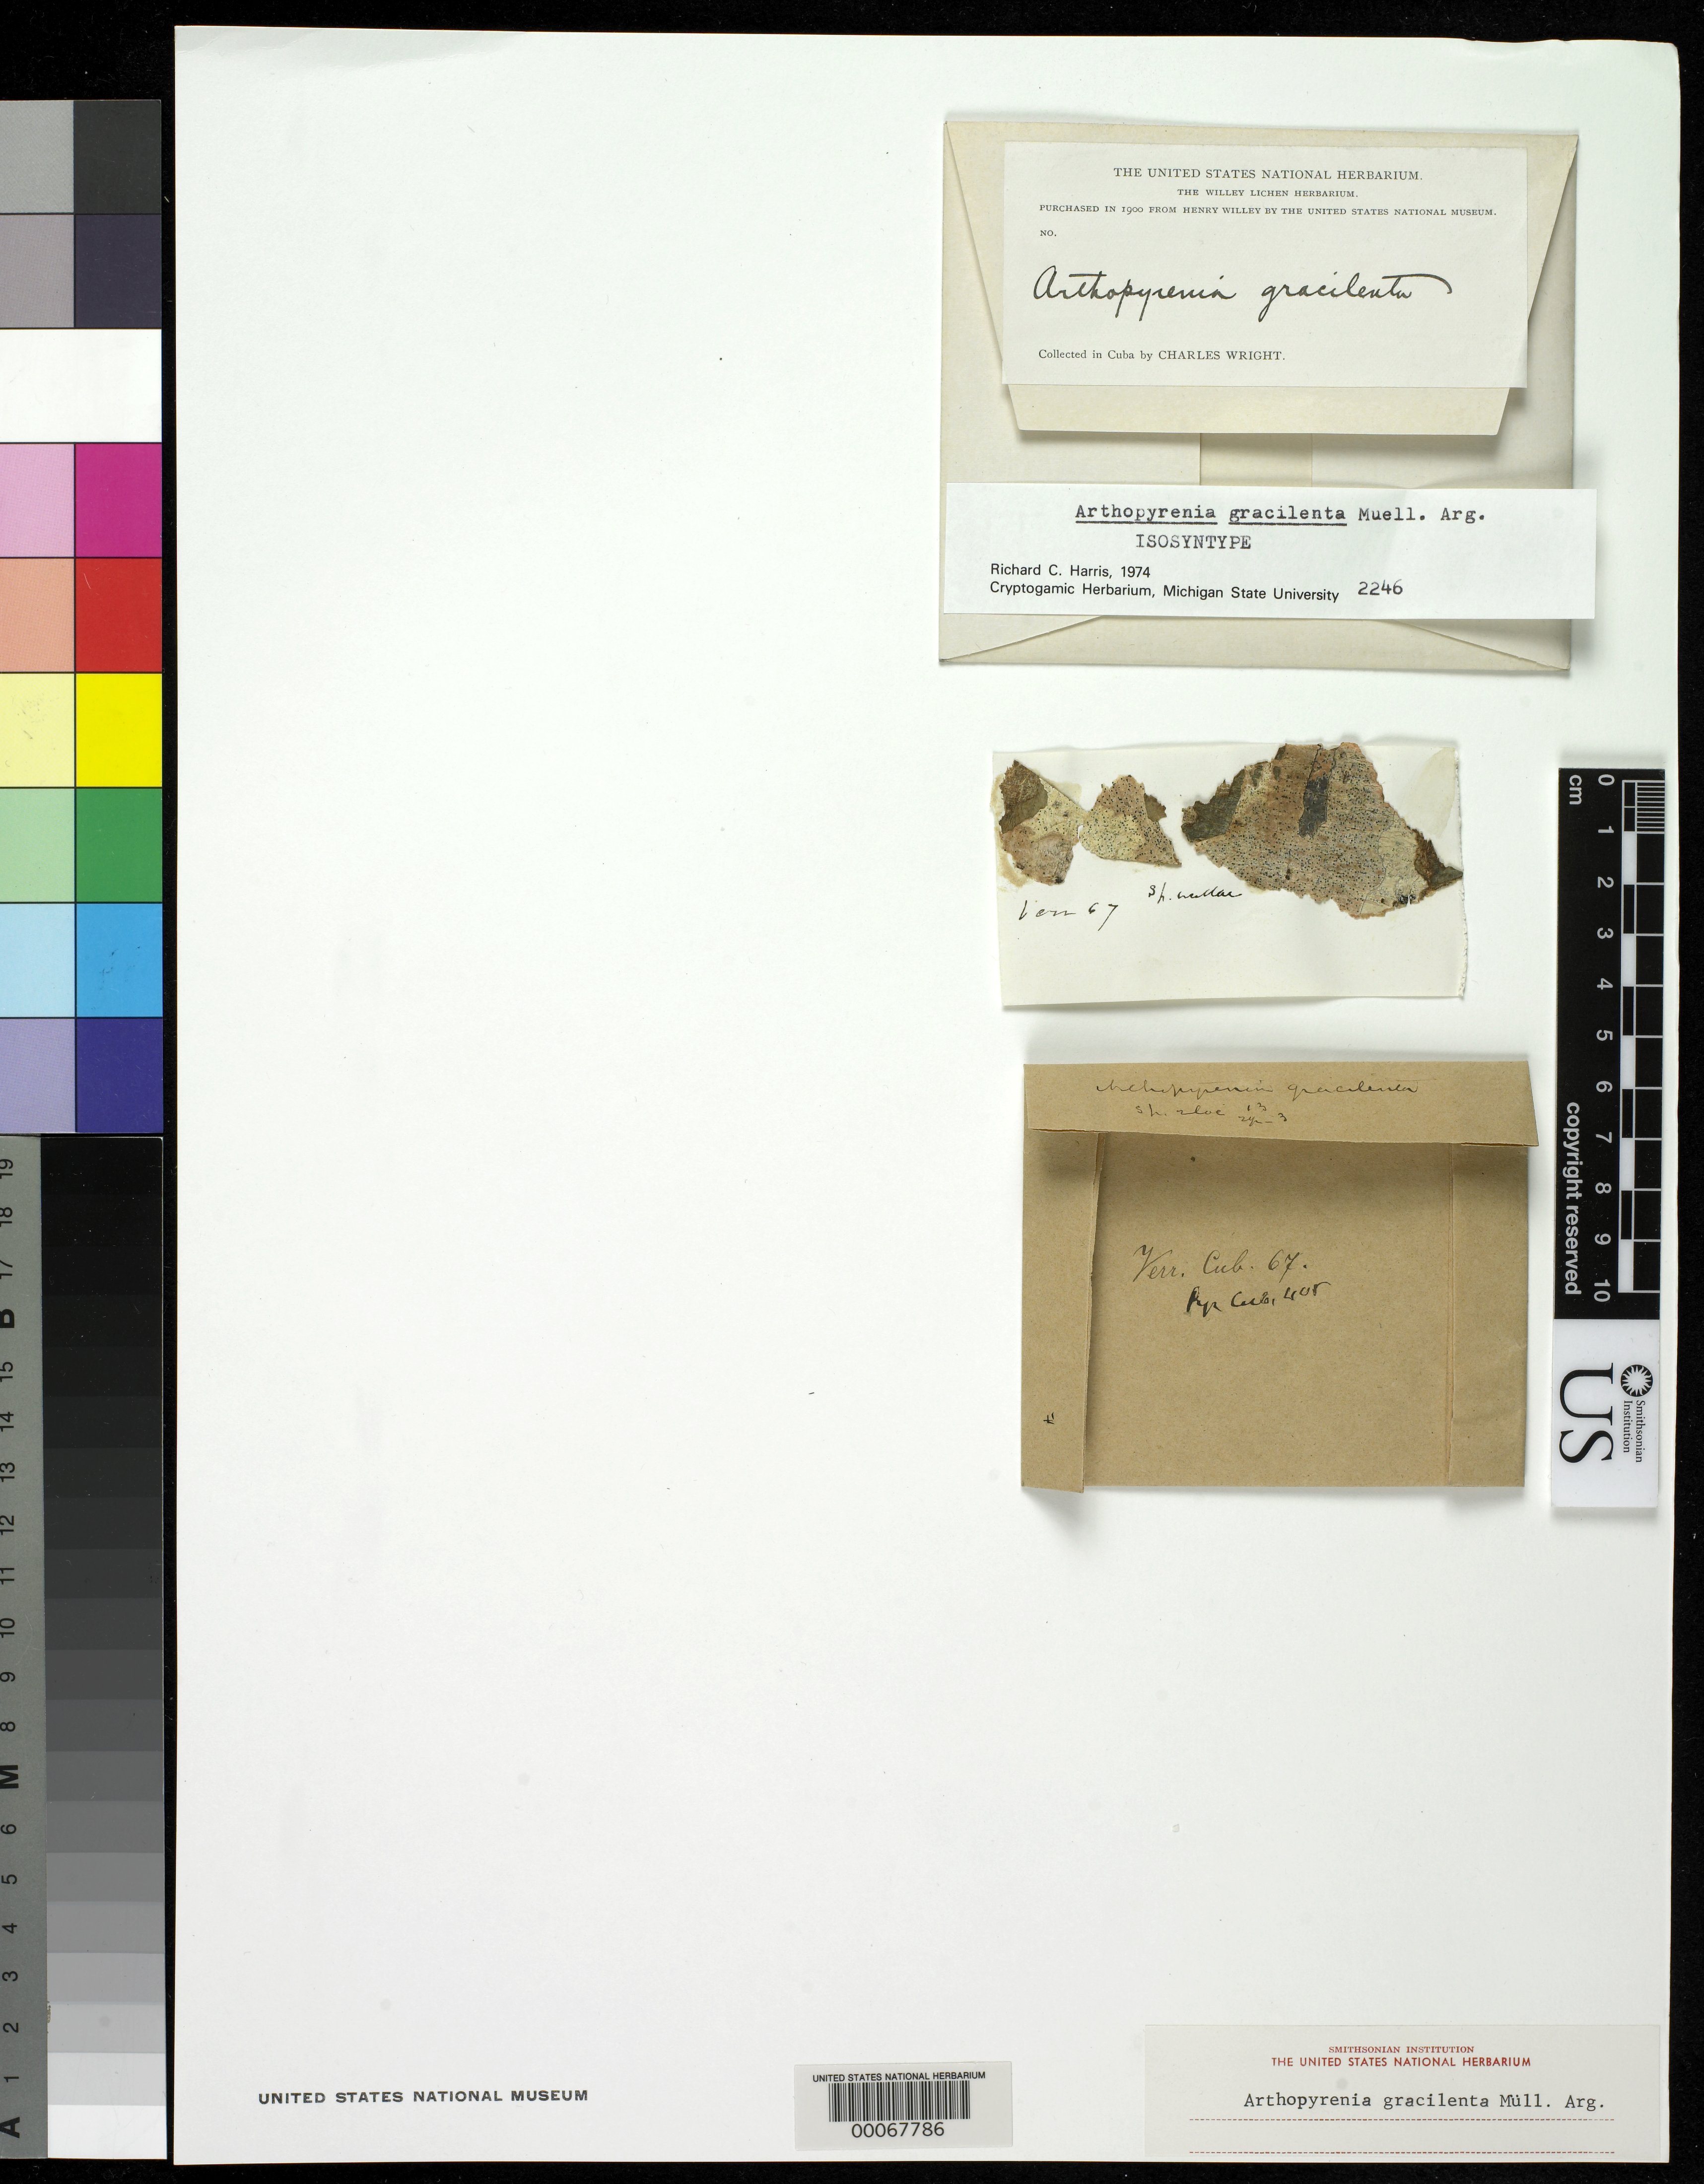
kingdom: Fungi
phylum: Ascomycota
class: Dothideomycetes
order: Pleosporales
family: Arthopyreniaceae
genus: Arthopyrenia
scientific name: Arthopyrenia gracilenta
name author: Müll. Arg. in Engl.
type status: Isotype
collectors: C. Wright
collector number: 67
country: Cuba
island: Greater Antilles